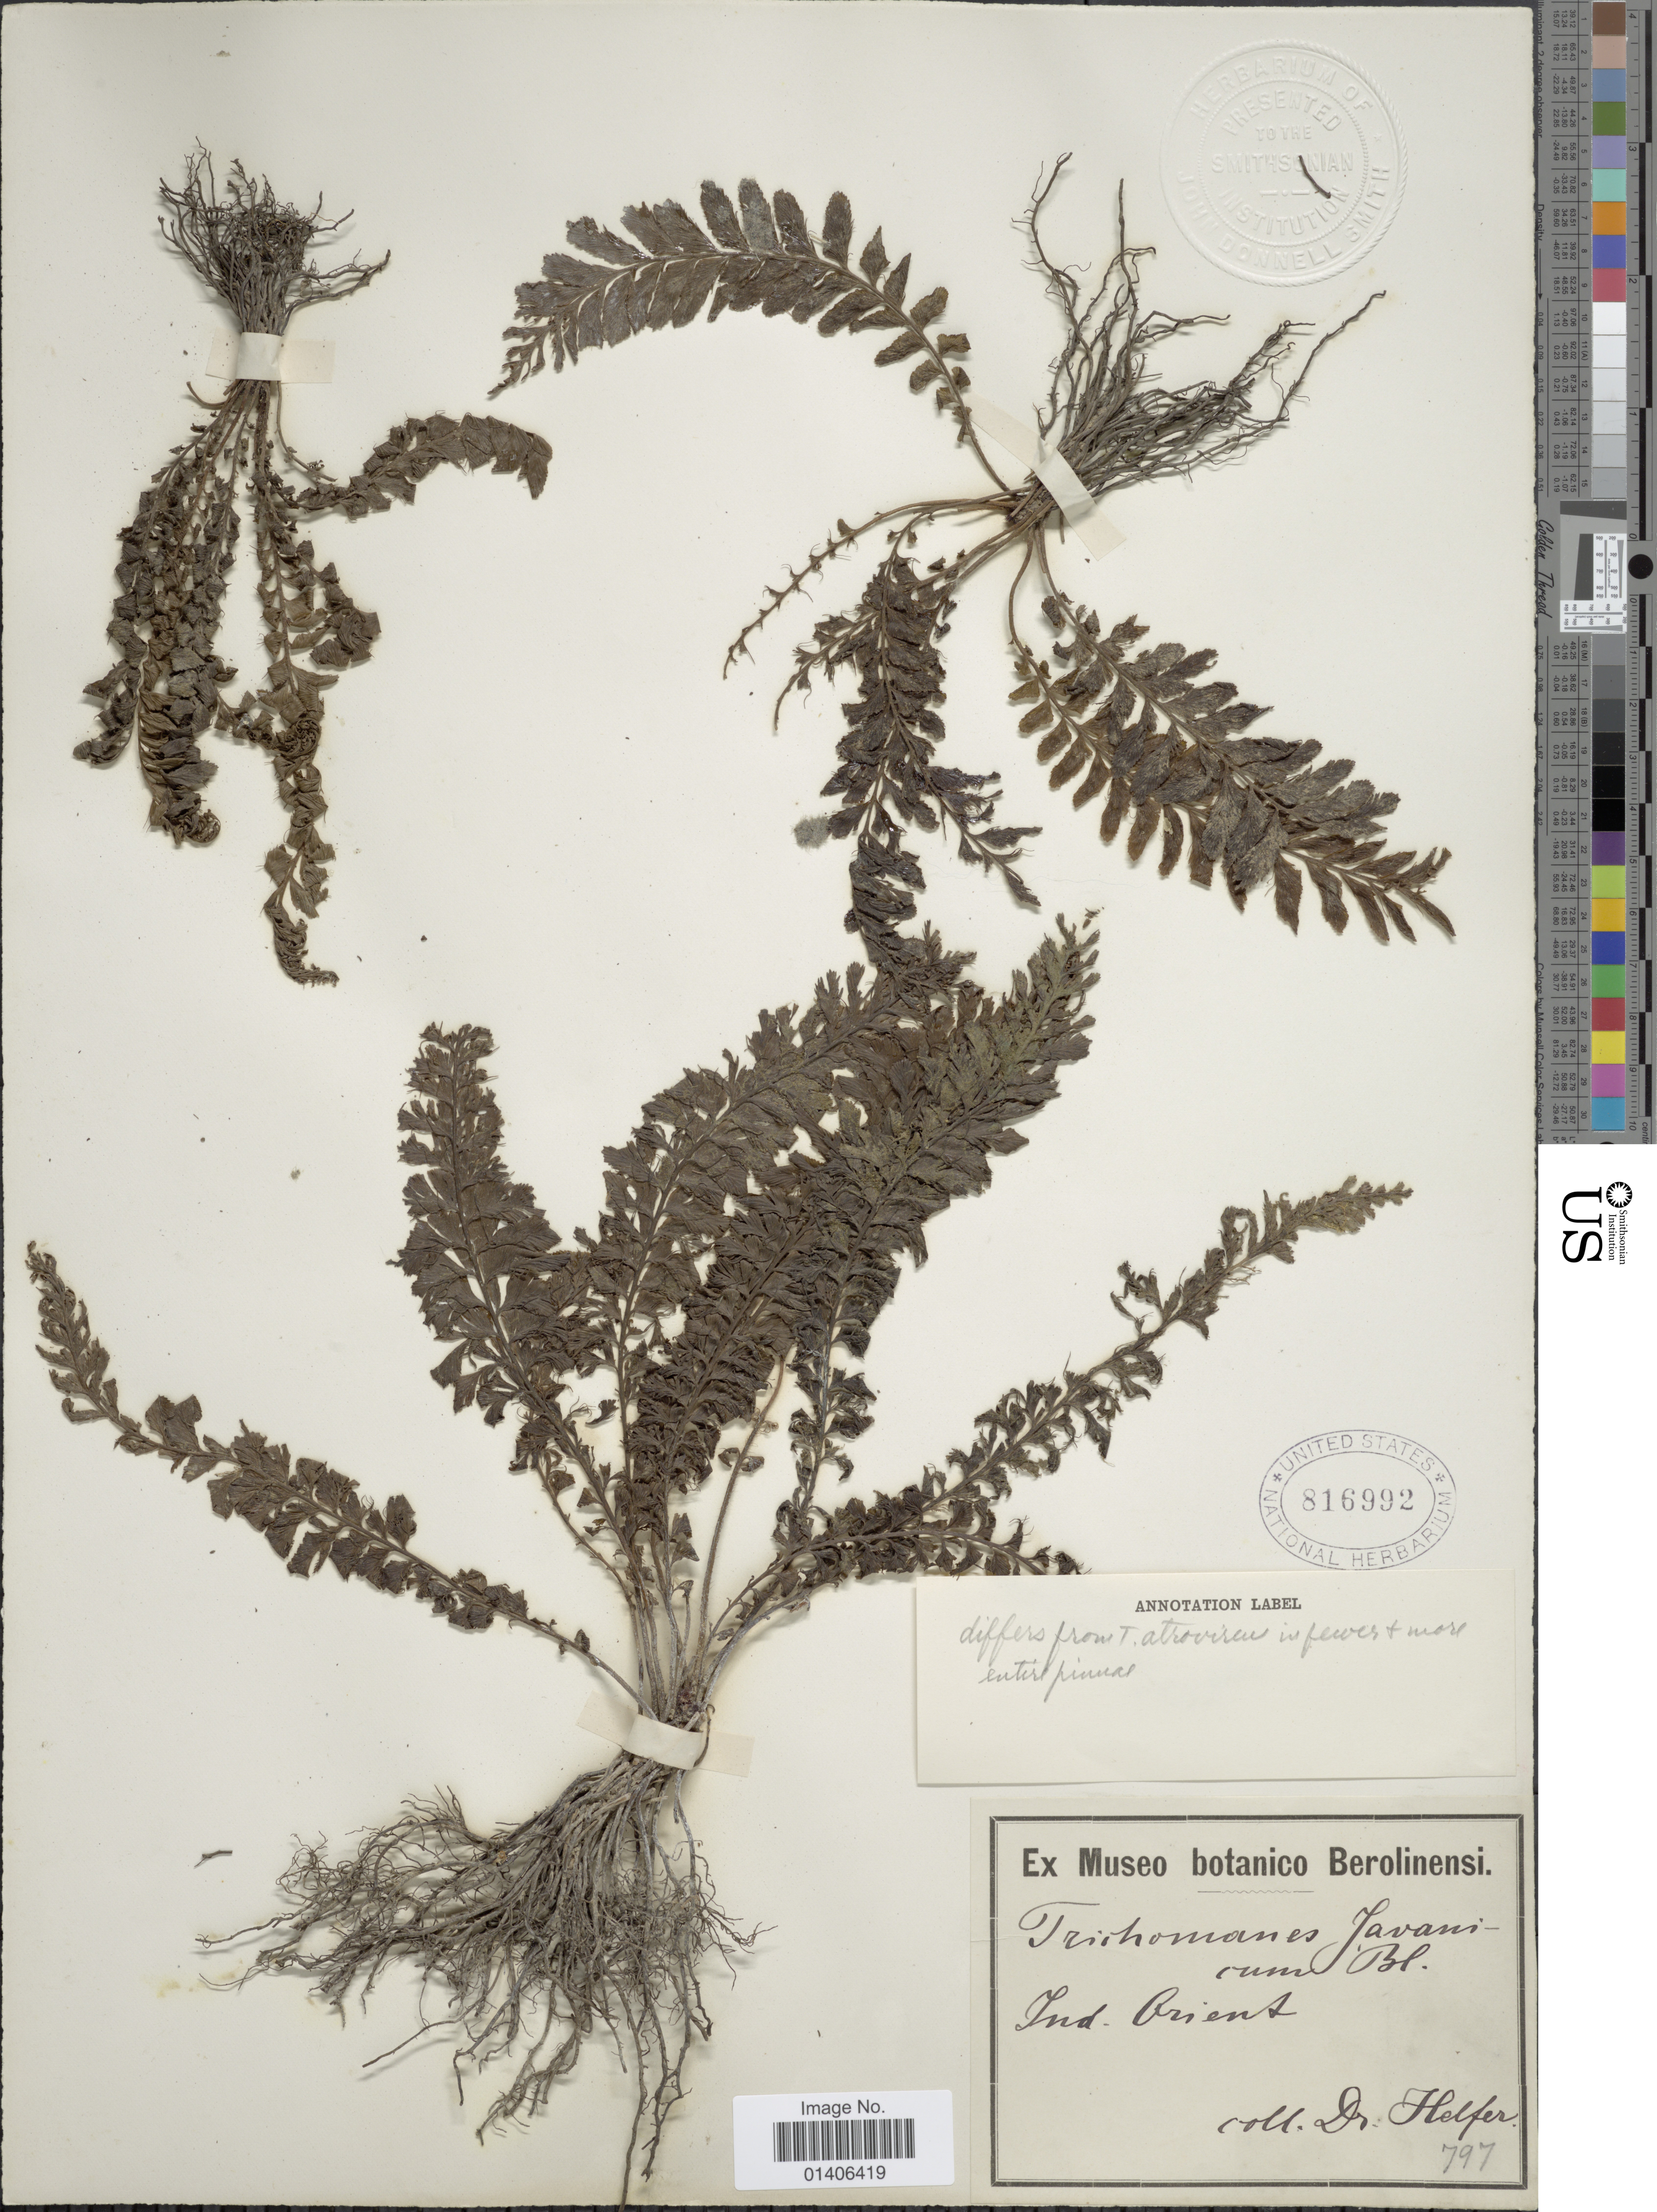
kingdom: Plantae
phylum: Tracheophyta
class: Polypodiopsida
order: Hymenophyllales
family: Hymenophyllaceae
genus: Cephalomanes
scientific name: Cephalomanes javanicum var. javanicum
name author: C. Presl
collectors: Helfer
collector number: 797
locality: Ind Orient [interpreted]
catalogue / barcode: US 816992